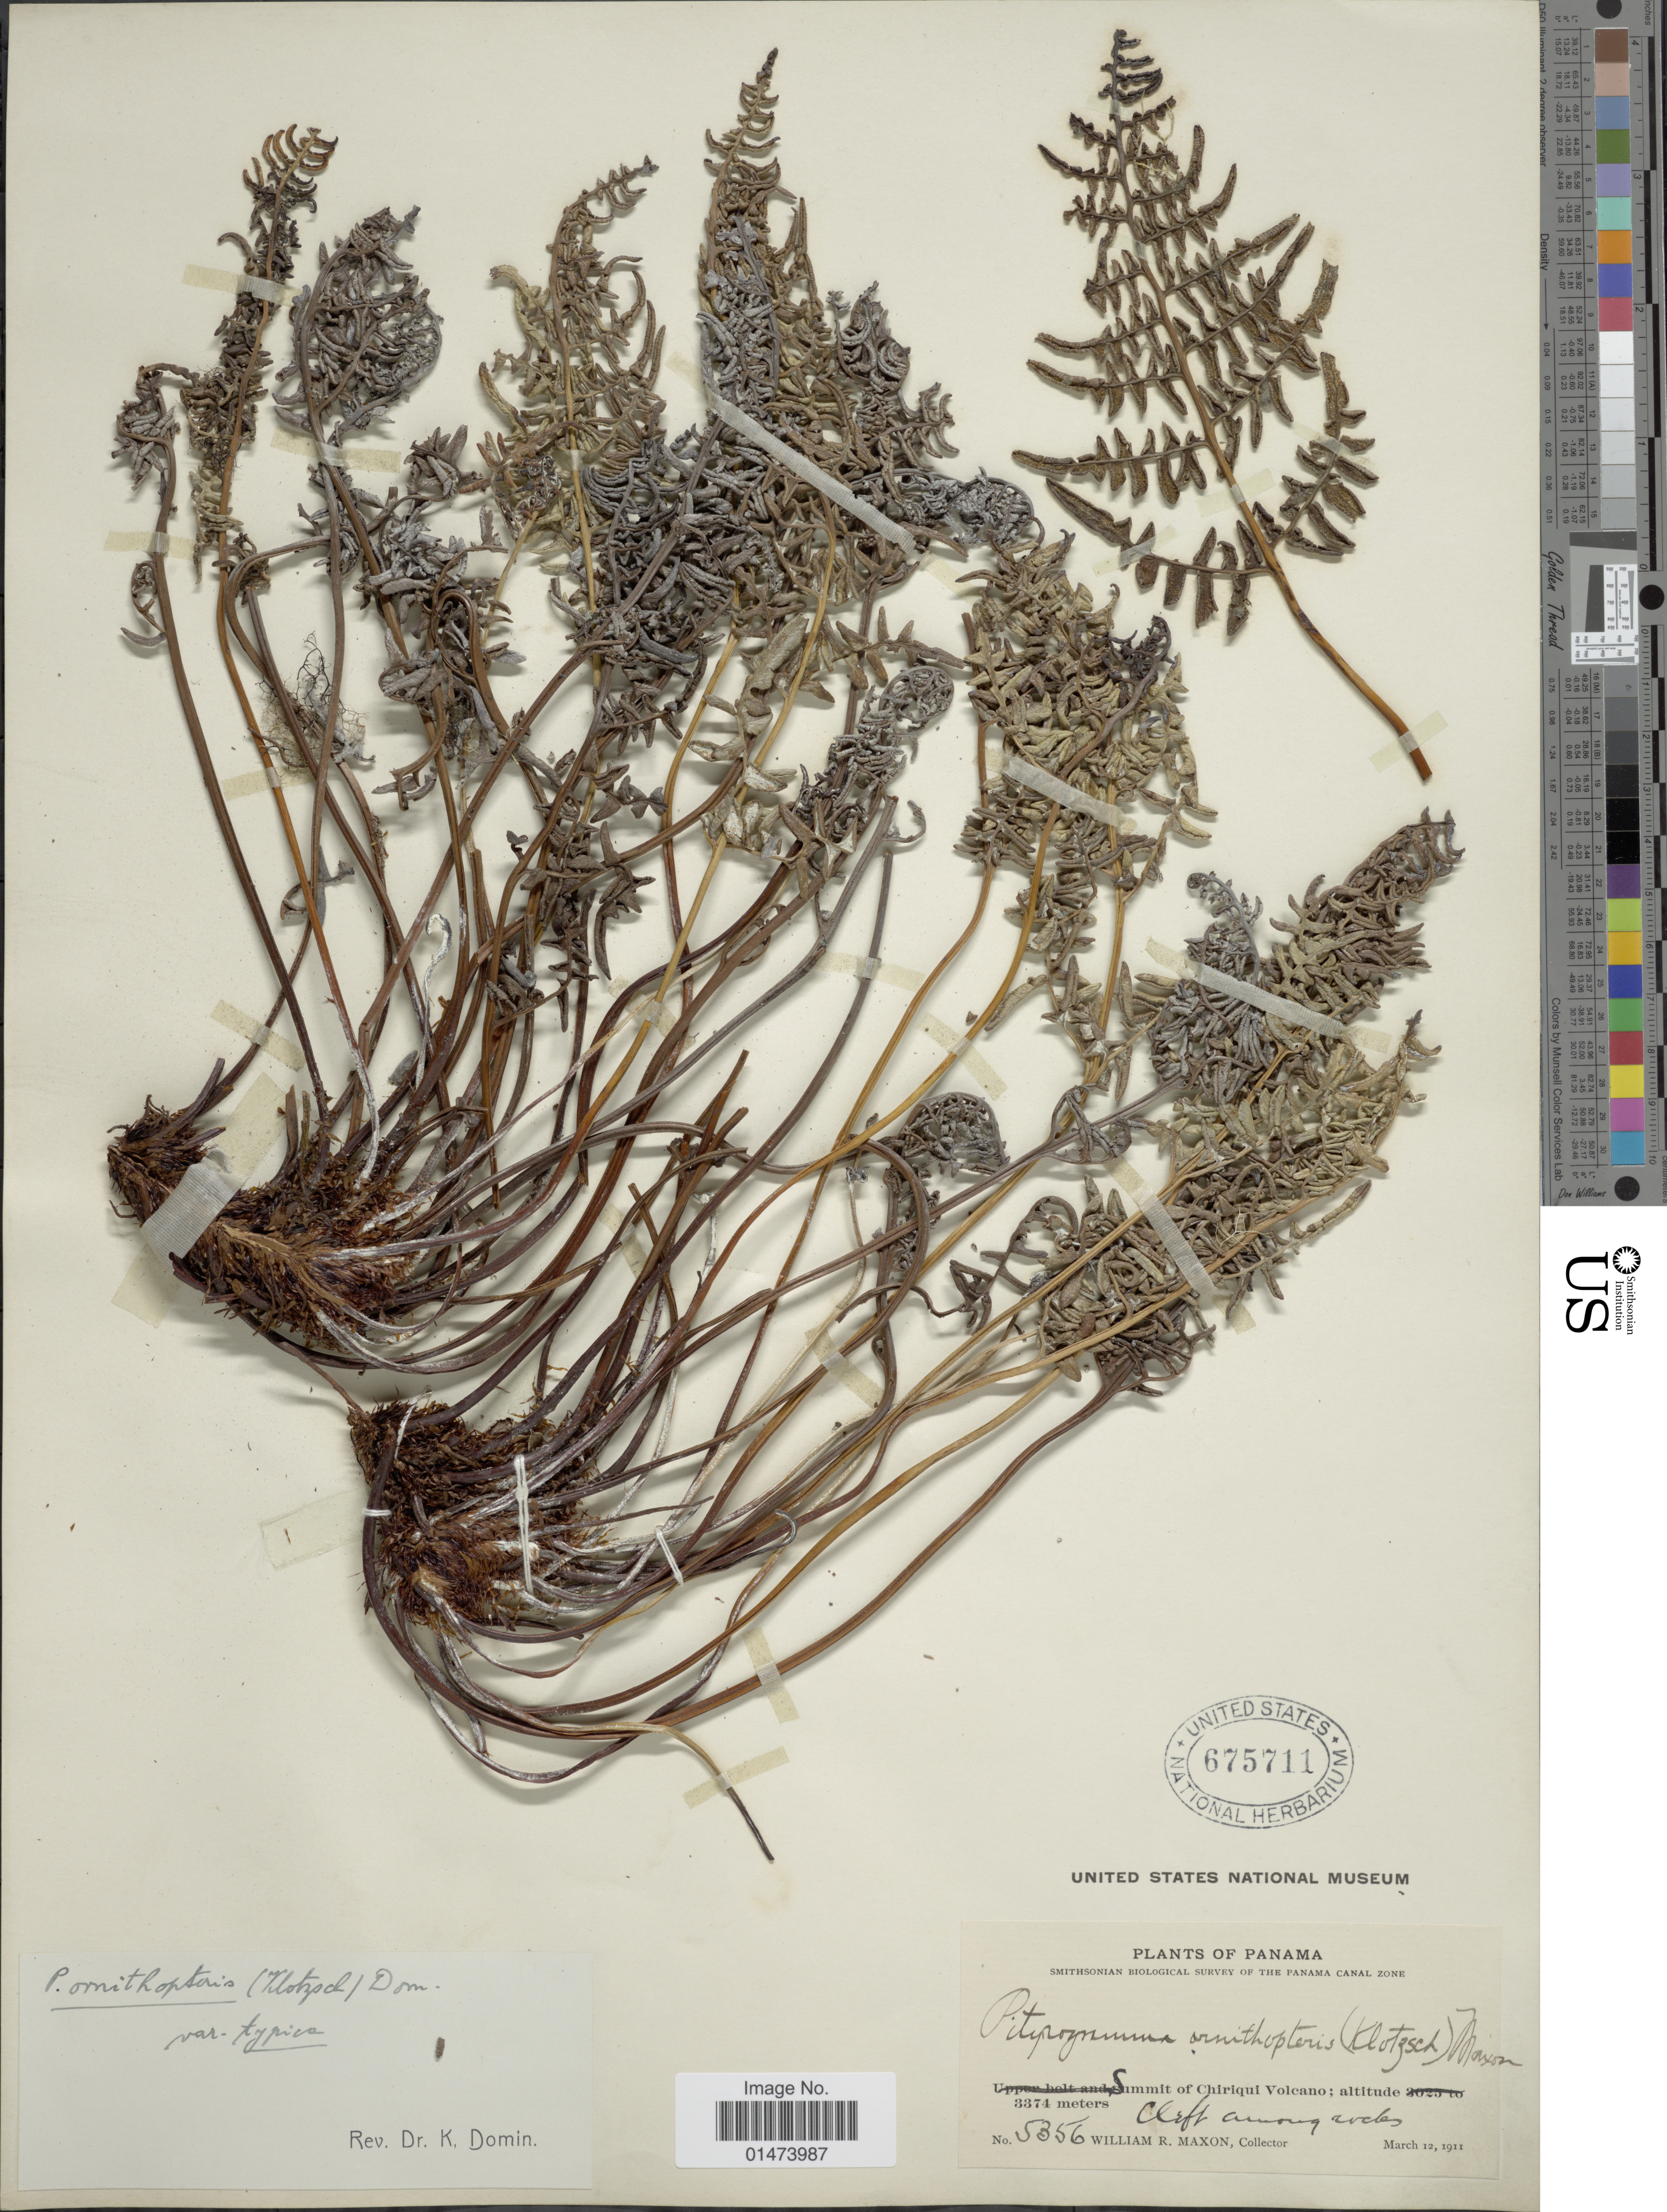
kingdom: Plantae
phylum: Tracheophyta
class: Polypodiopsida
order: Polypodiales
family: Pteridaceae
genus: Pityrogramma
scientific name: Pityrogramma chrysoconia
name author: (Desv.) Maxon ex Domin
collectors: W. R. Maxon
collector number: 5356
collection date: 1911-03-12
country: Panama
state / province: Chiriqui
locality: Summit of Chiriqui Volcano, cliff among rocks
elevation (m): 3374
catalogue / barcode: US 675711